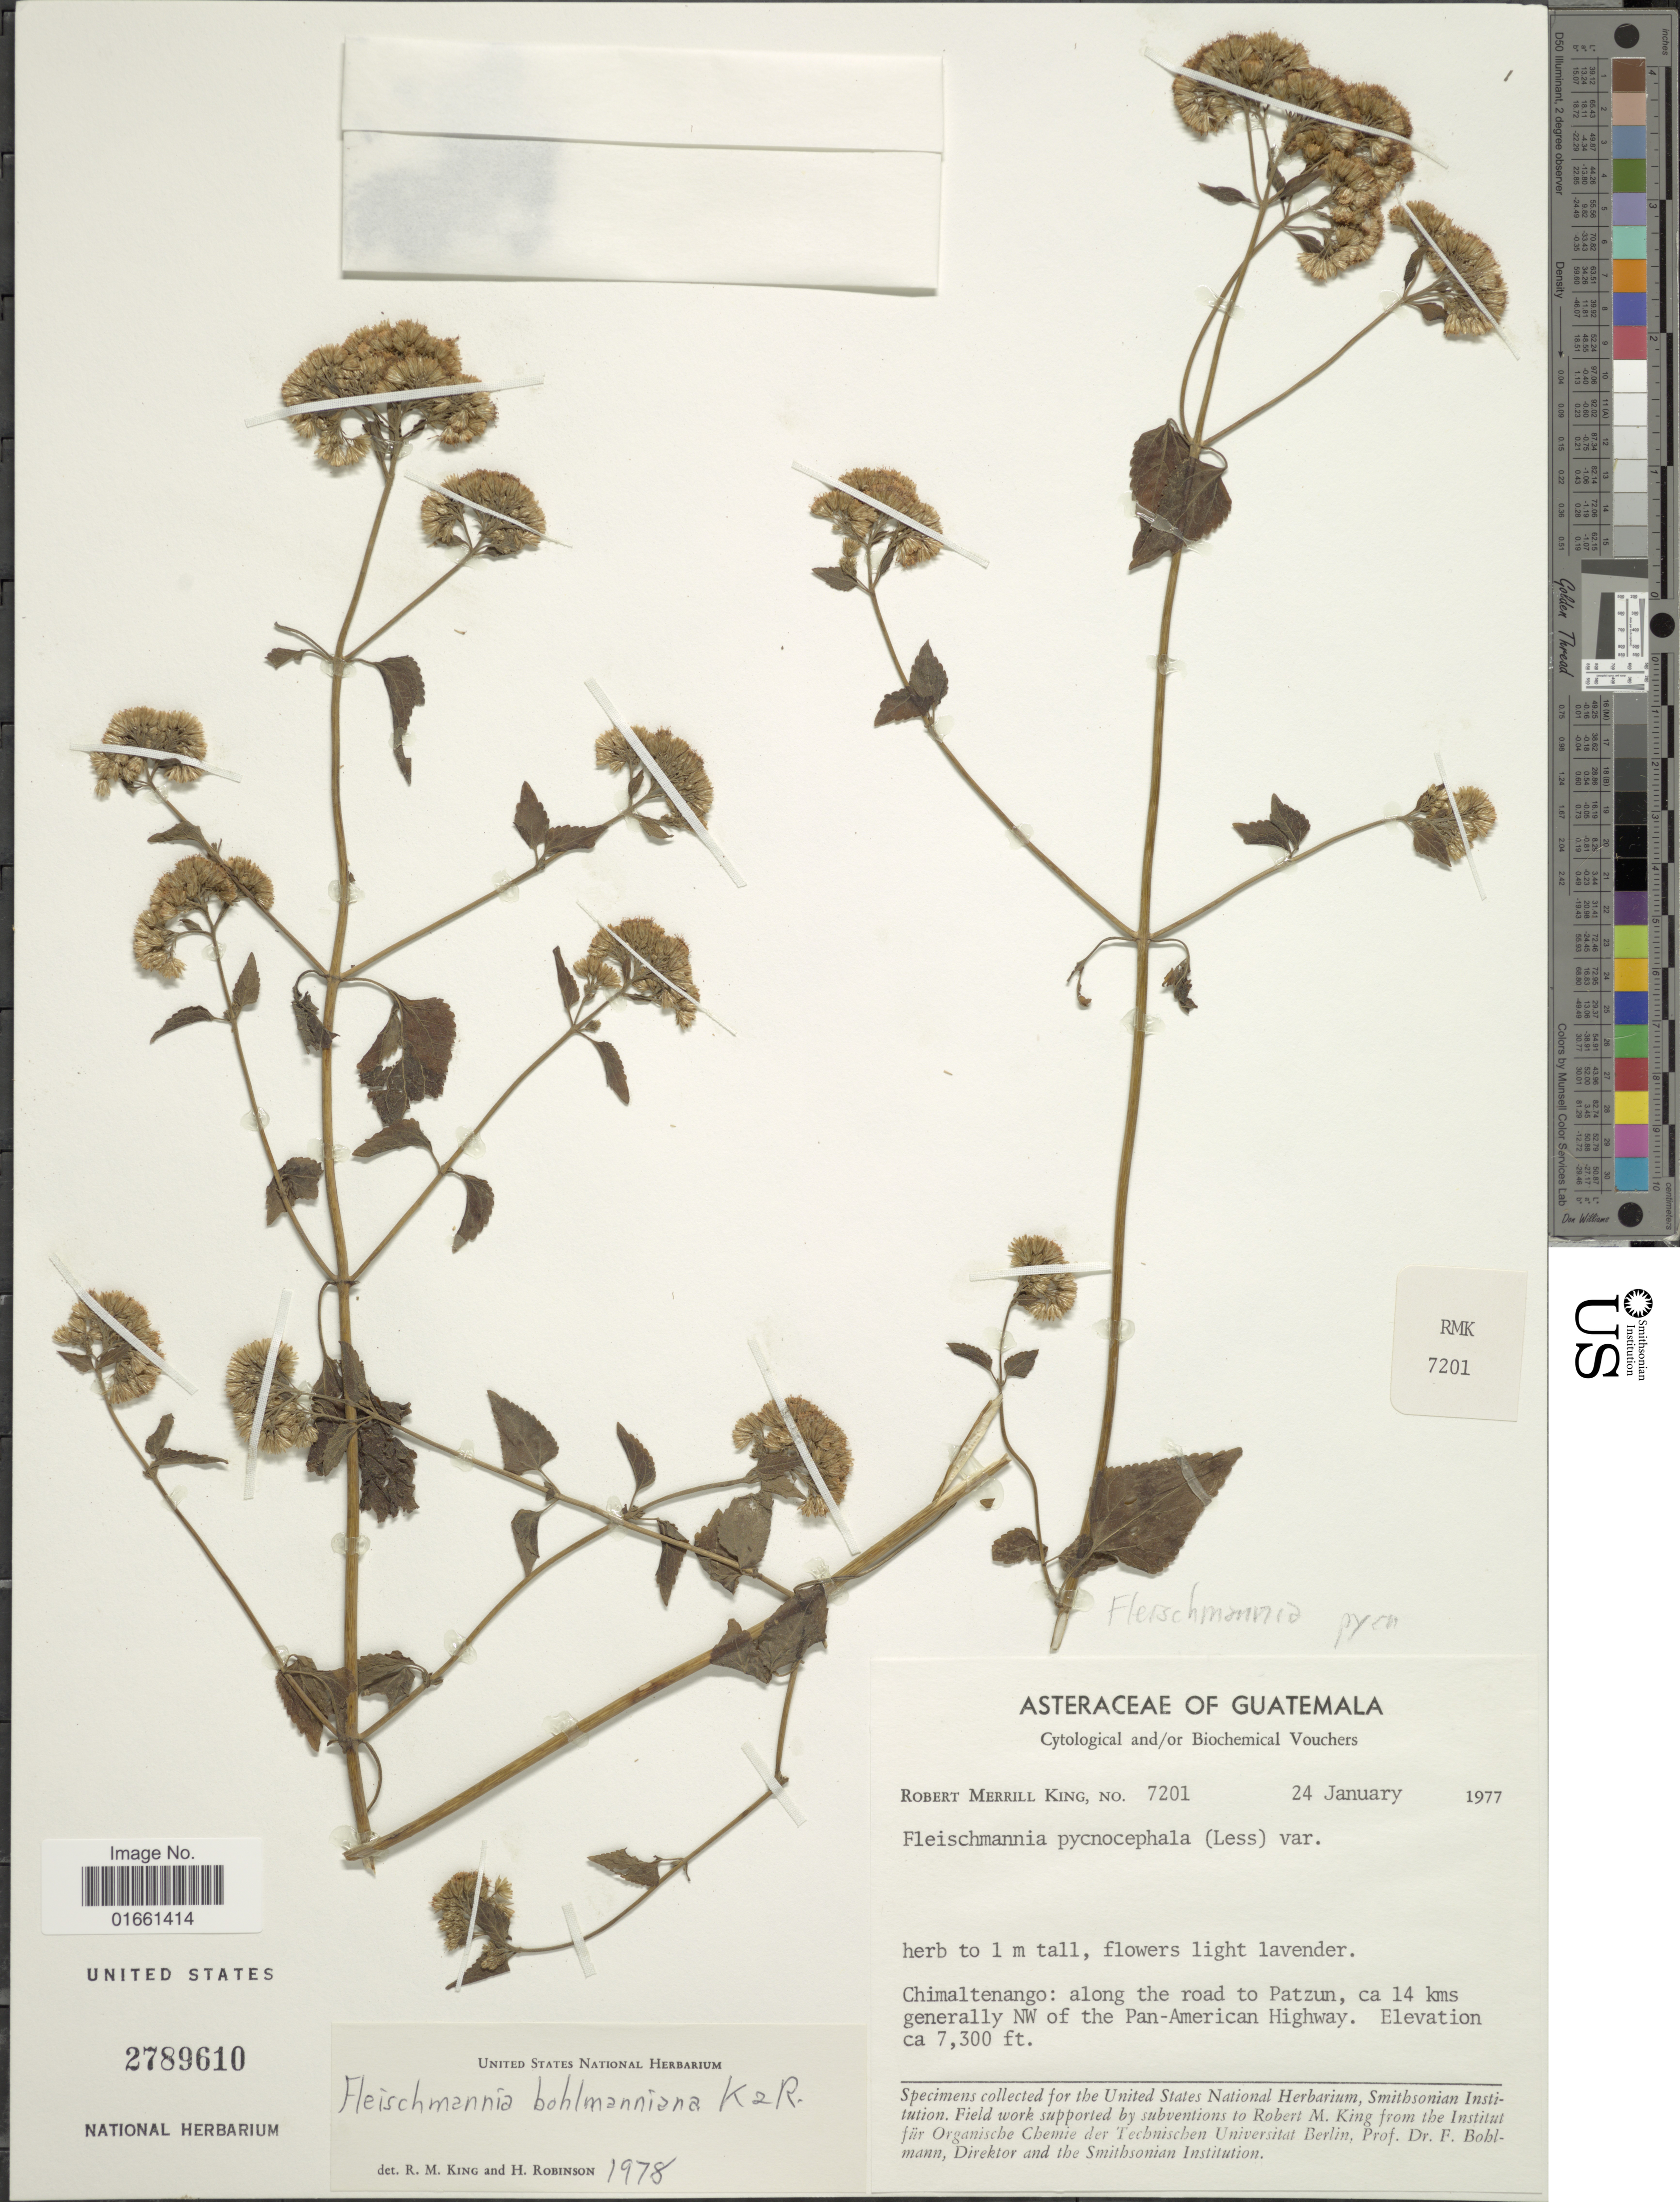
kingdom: Plantae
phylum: Tracheophyta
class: Magnoliopsida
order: Asterales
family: Asteraceae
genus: Fleischmannia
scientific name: Fleischmannia bohlmanniana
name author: R.M. King & H. Rob.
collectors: R. M. King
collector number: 7201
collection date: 1977-01-24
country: Guatemala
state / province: Chimaltenango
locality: Along the road to Patzun, ca 14 kms generally NW of the Pan - American Highway.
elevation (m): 2225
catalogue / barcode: US 2789610